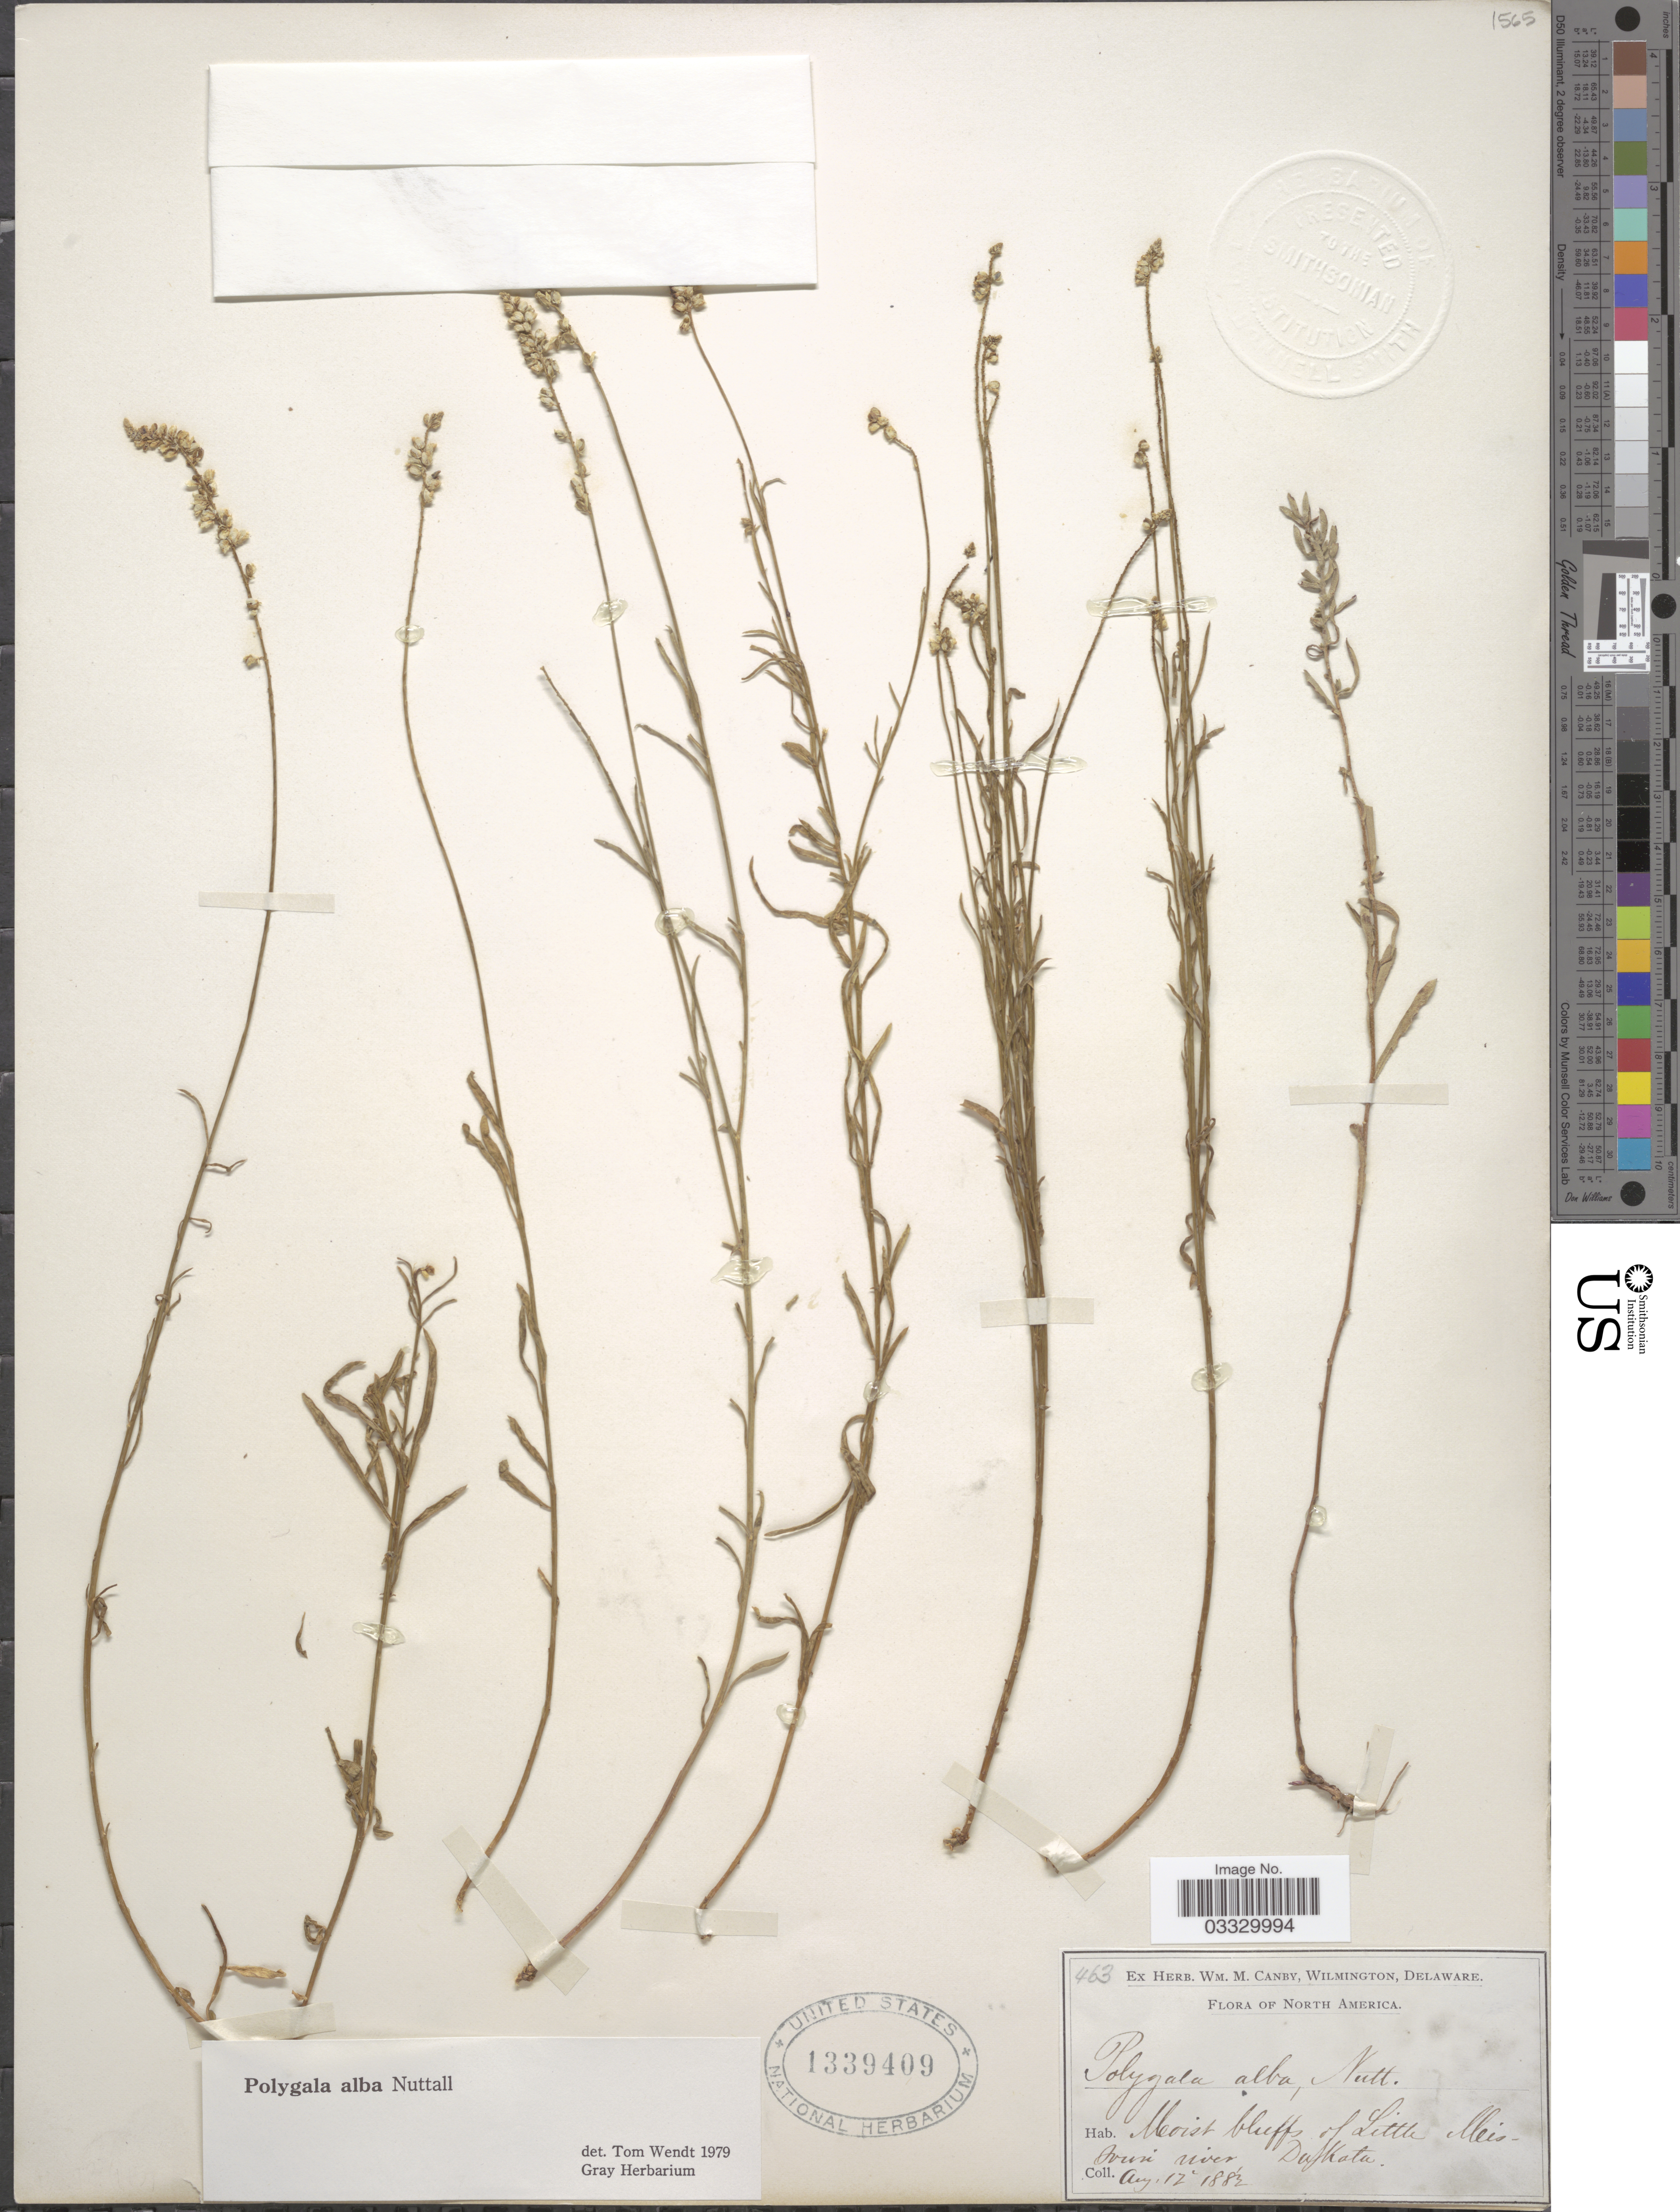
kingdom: Plantae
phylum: Tracheophyta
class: Magnoliopsida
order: Fabales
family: Polygalaceae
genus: Polygala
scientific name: Polygala alba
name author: Nutt.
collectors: ex herb. W.M. Canby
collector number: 463*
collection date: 1882-08-12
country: United States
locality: Moist bluffs of Little Missouri river. Dakota.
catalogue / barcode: US 1339409